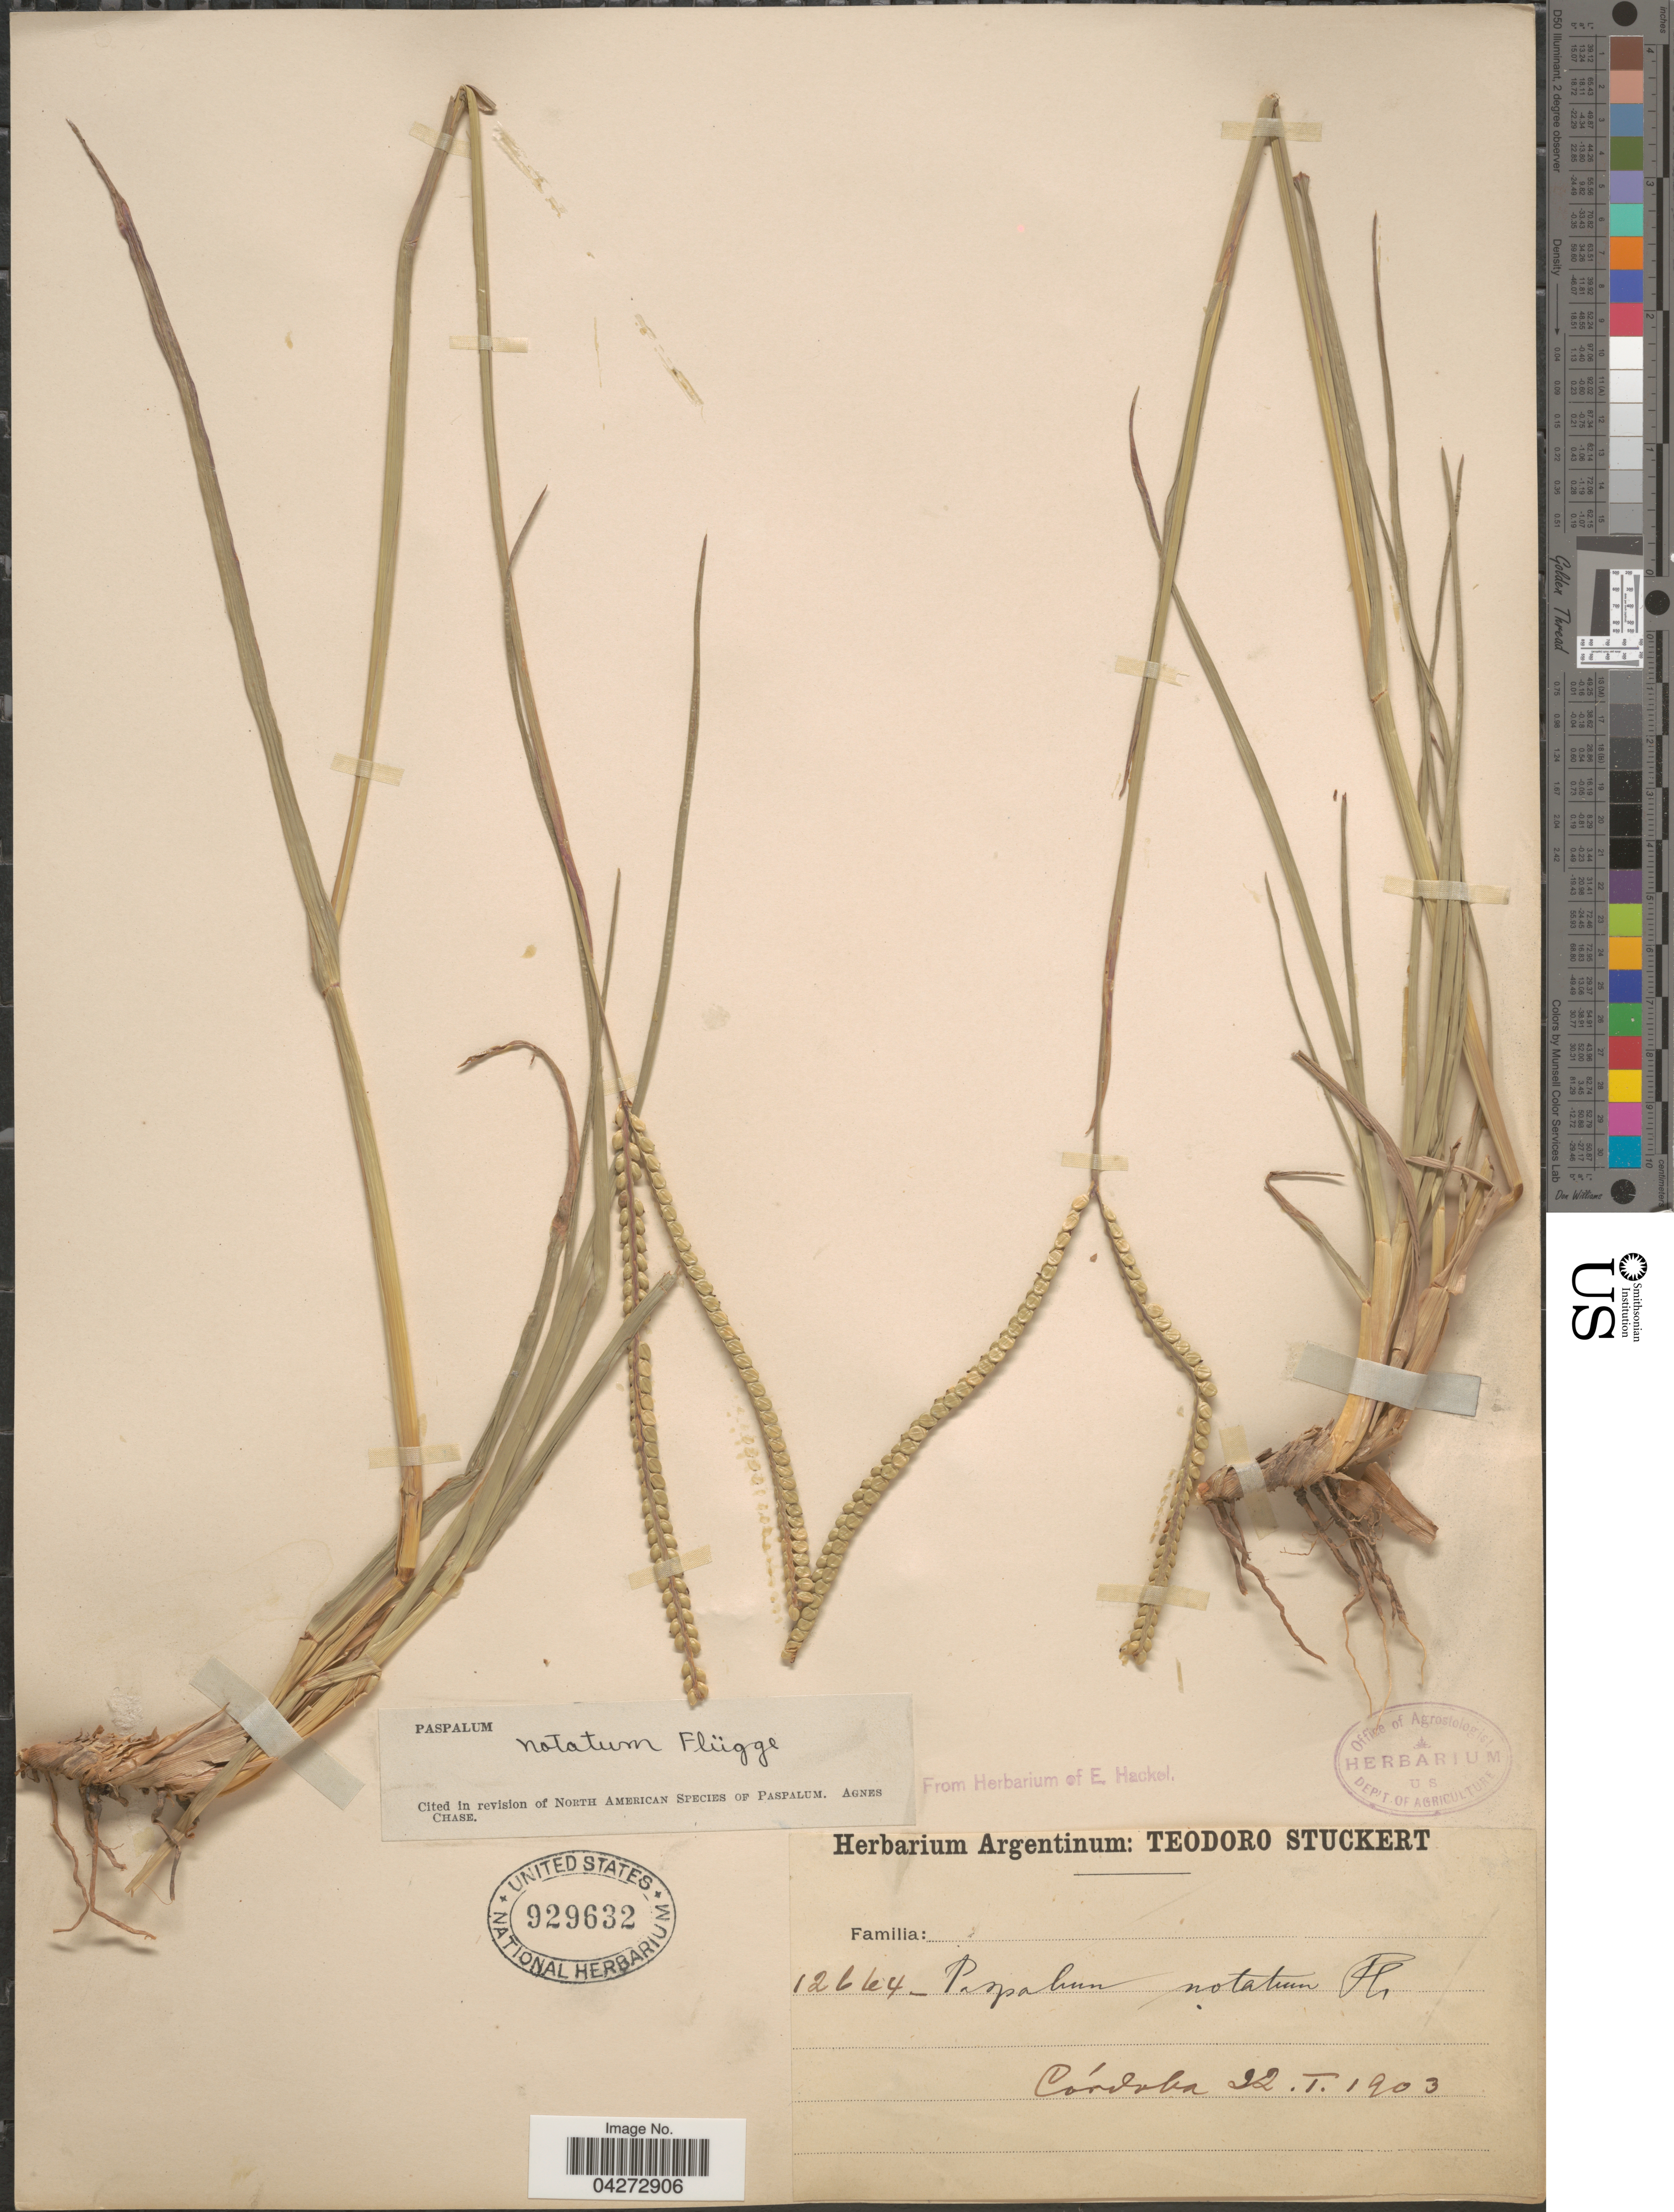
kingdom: Plantae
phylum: Tracheophyta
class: Liliopsida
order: Poales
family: Poaceae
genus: Paspalum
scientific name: Paspalum notatum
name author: Flüggé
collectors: T. Stuckert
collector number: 12664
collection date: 1903-01-22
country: Argentina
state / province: Cordoba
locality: Córdoba.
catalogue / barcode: US 929632